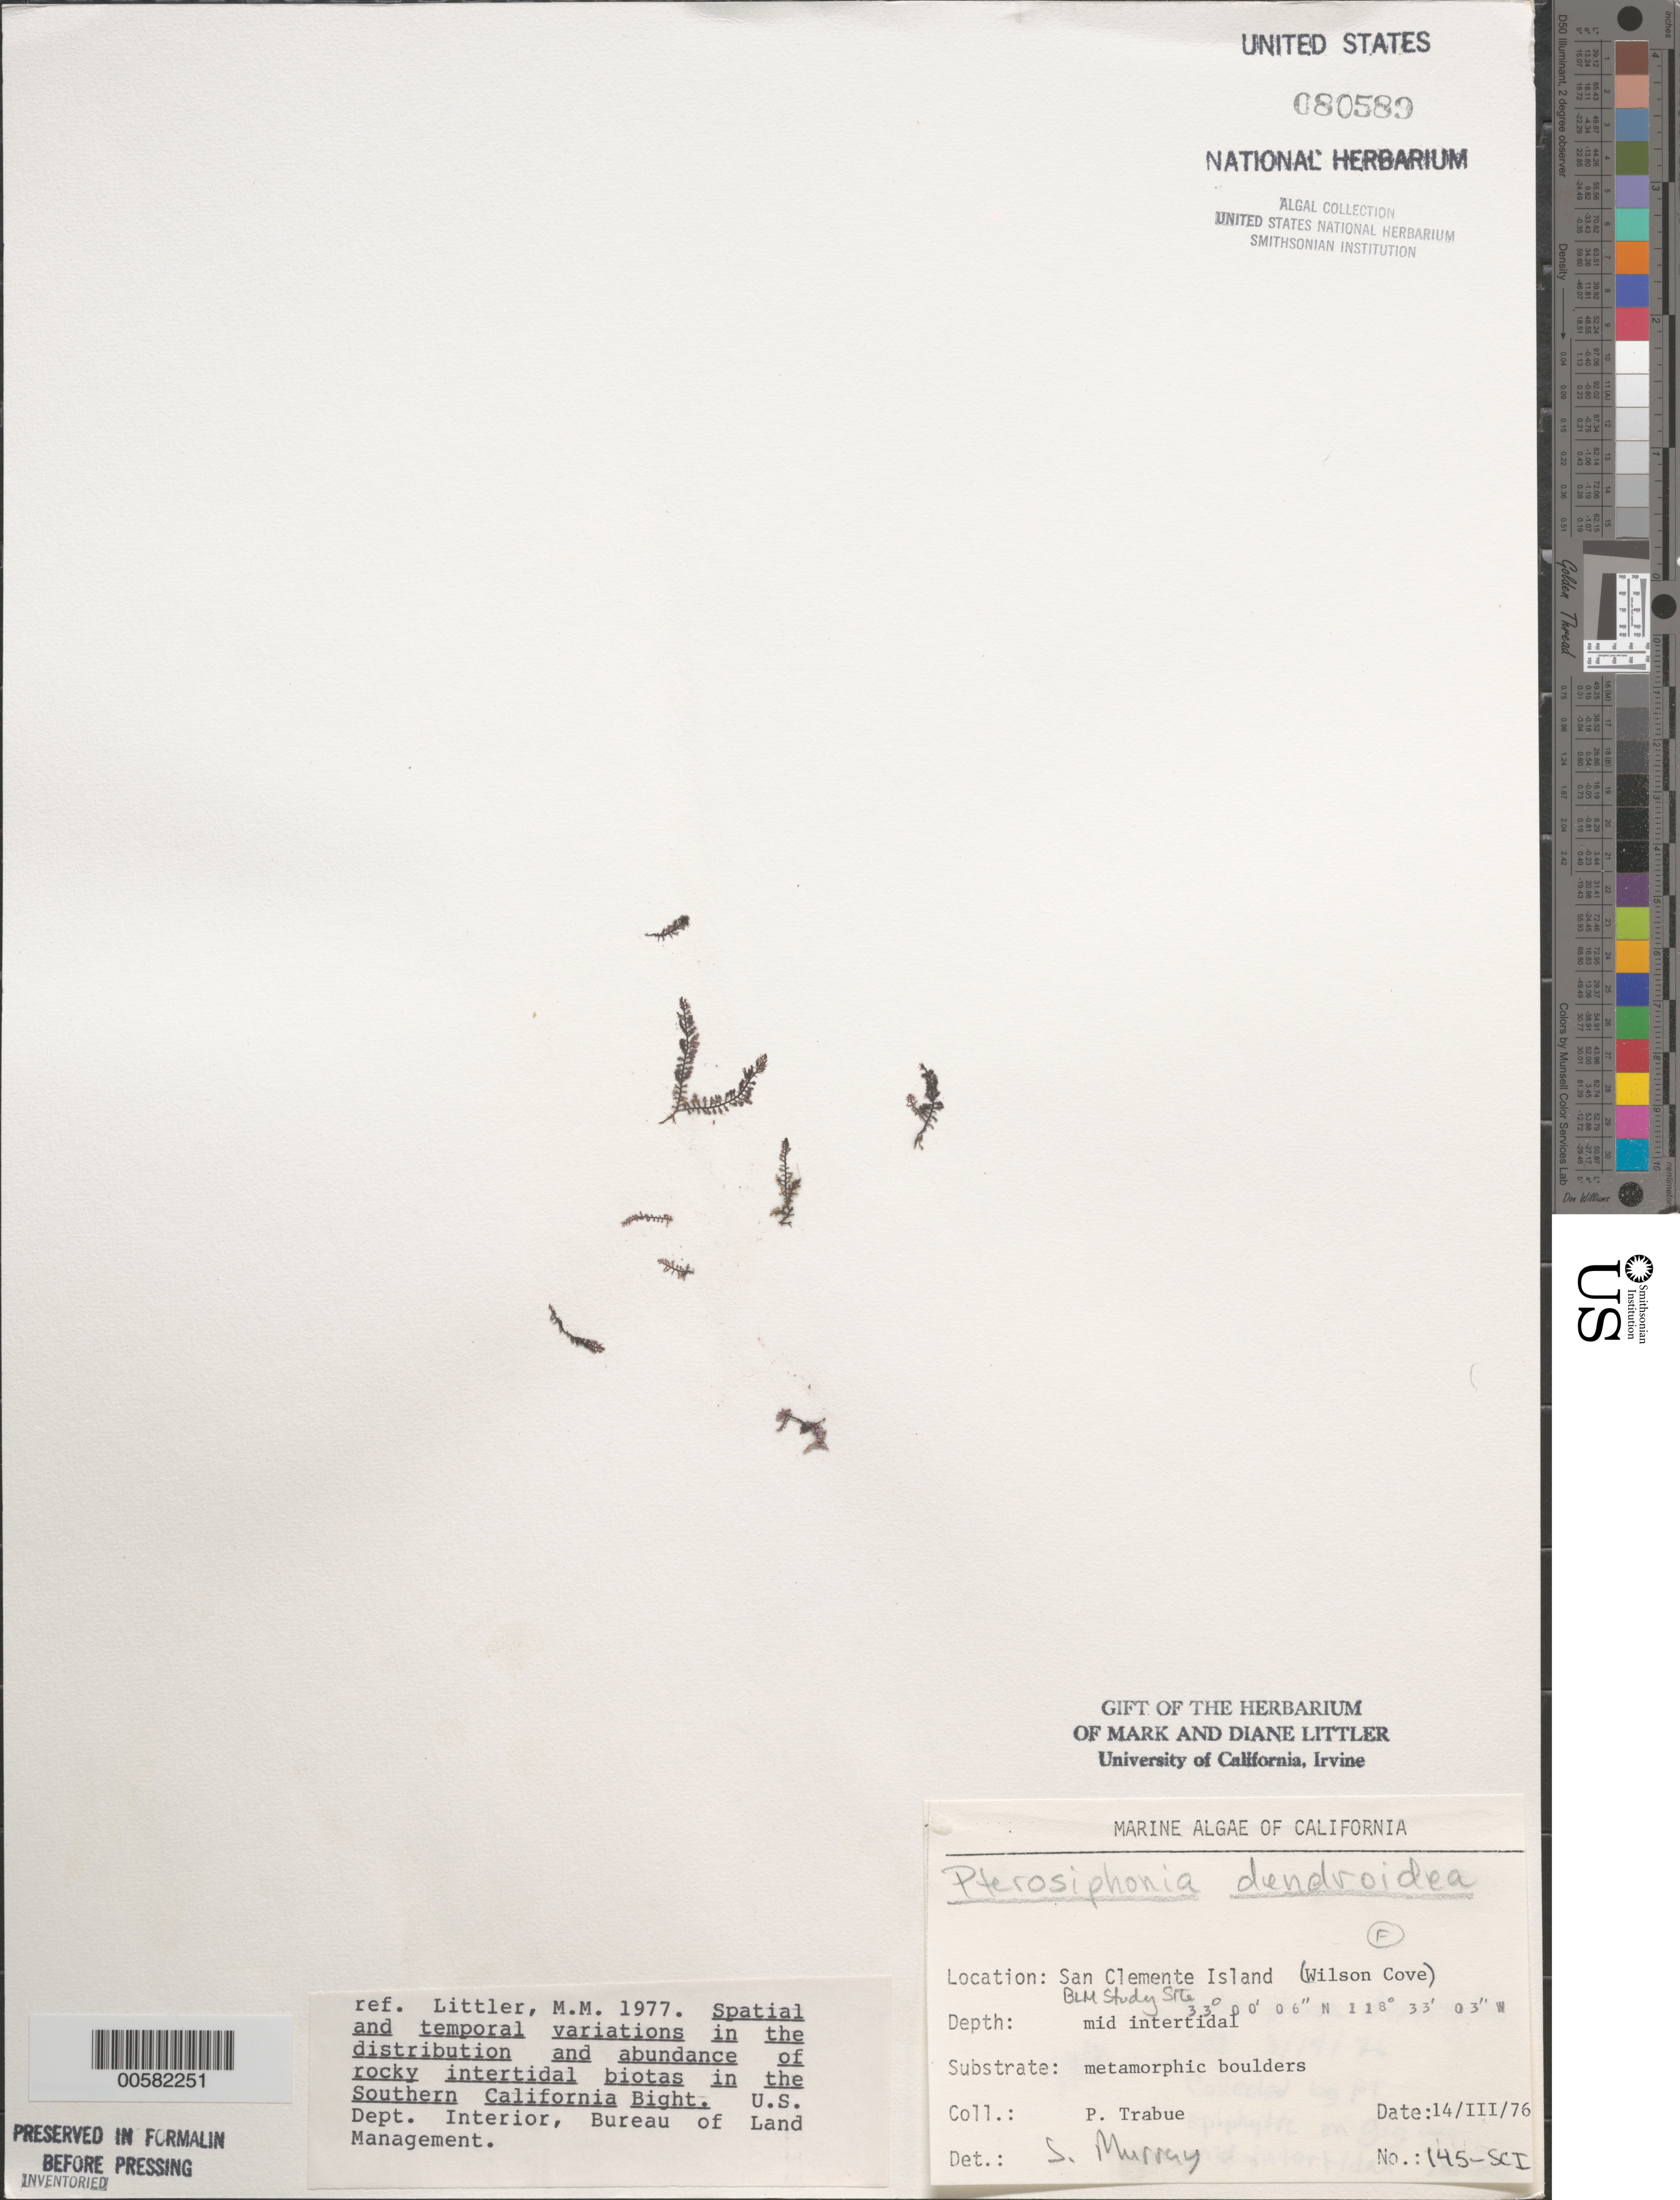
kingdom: Plantae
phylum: Rhodophyta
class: Florideophyceae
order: Ceramiales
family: Rhodomelaceae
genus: Symphyocladiella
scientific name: Symphyocladiella dendroidea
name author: (Montagne) Bustamante et al.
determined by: Algae name updating Project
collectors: P. J. Trabue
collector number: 145-SCI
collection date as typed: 14 Mar 1976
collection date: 1976-03-14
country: United States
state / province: California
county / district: Los Angeles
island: San Clemente Island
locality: Wilson Cove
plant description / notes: BLM-SOCALBIGHT Rocky Intertidal Survey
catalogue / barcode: US 80589